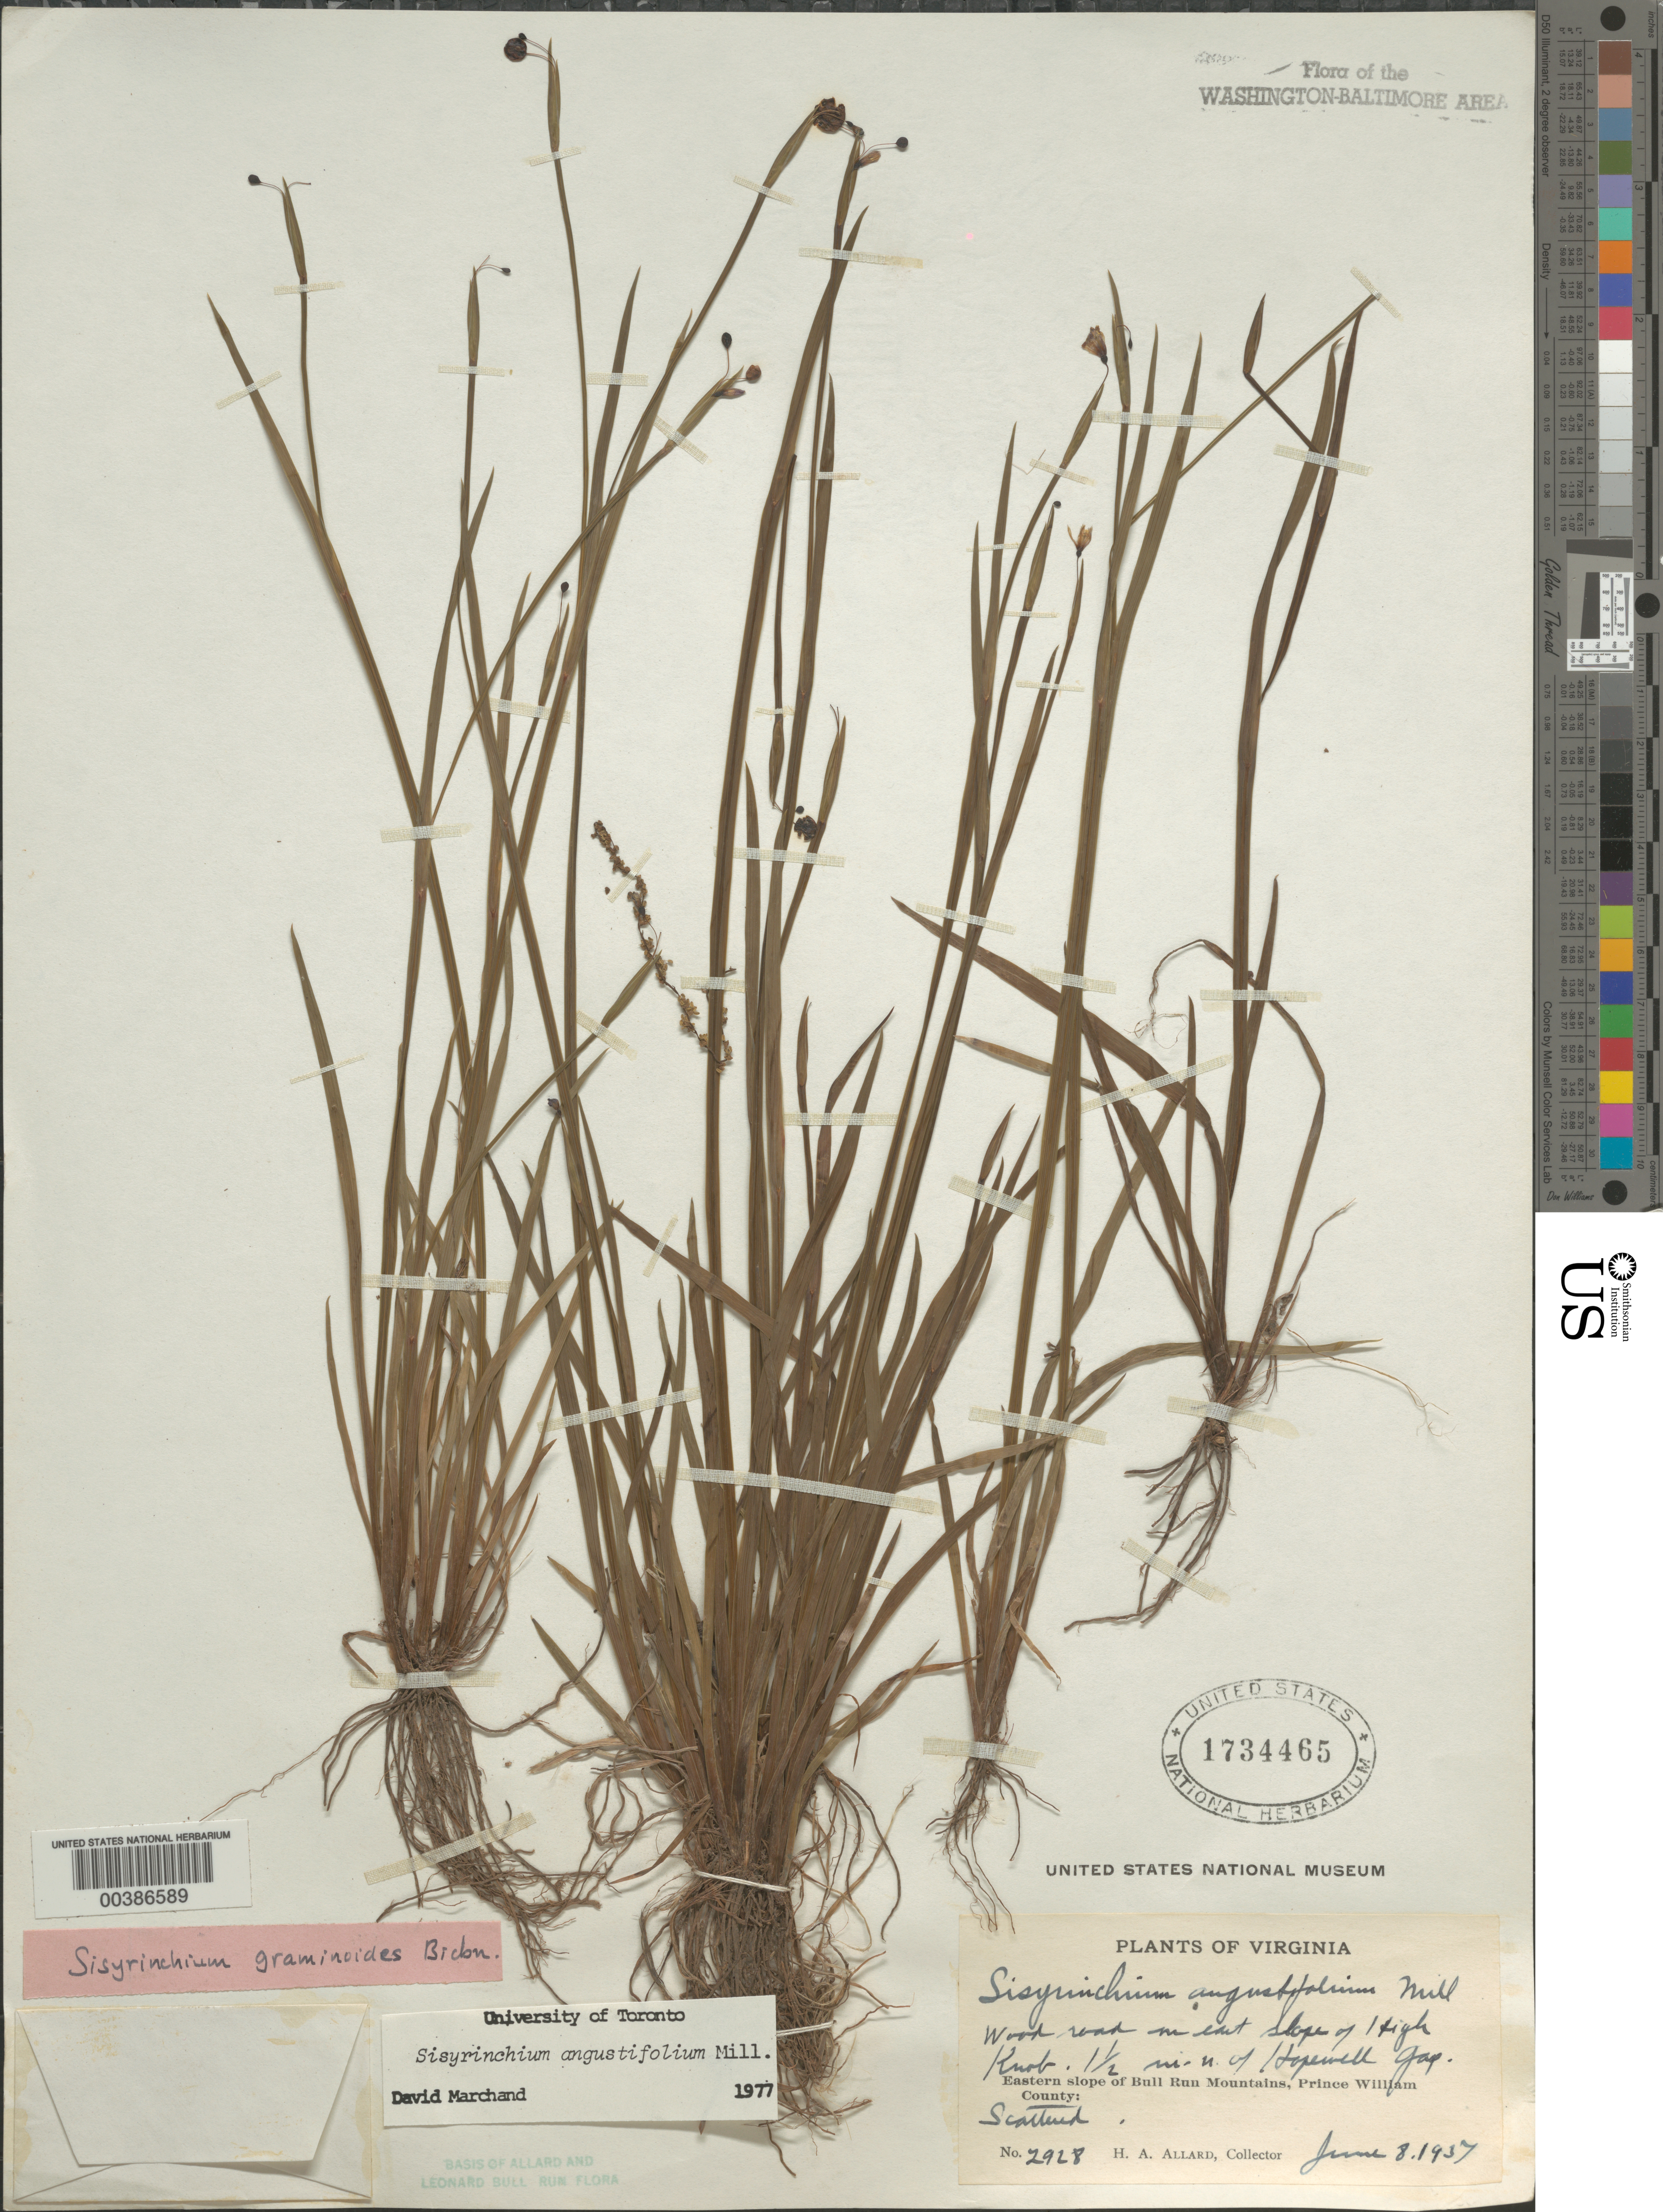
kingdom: Plantae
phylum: Tracheophyta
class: Liliopsida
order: Asparagales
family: Iridaceae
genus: Sisyrinchium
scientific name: Sisyrinchium angustifolium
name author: Mill.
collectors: H. A. Allard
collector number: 2928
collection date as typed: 08 Jun 1937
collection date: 1937-06-08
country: United States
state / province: Virginia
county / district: Prince William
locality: East slope of High Knob north of Hopewell Gap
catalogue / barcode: US 1734465